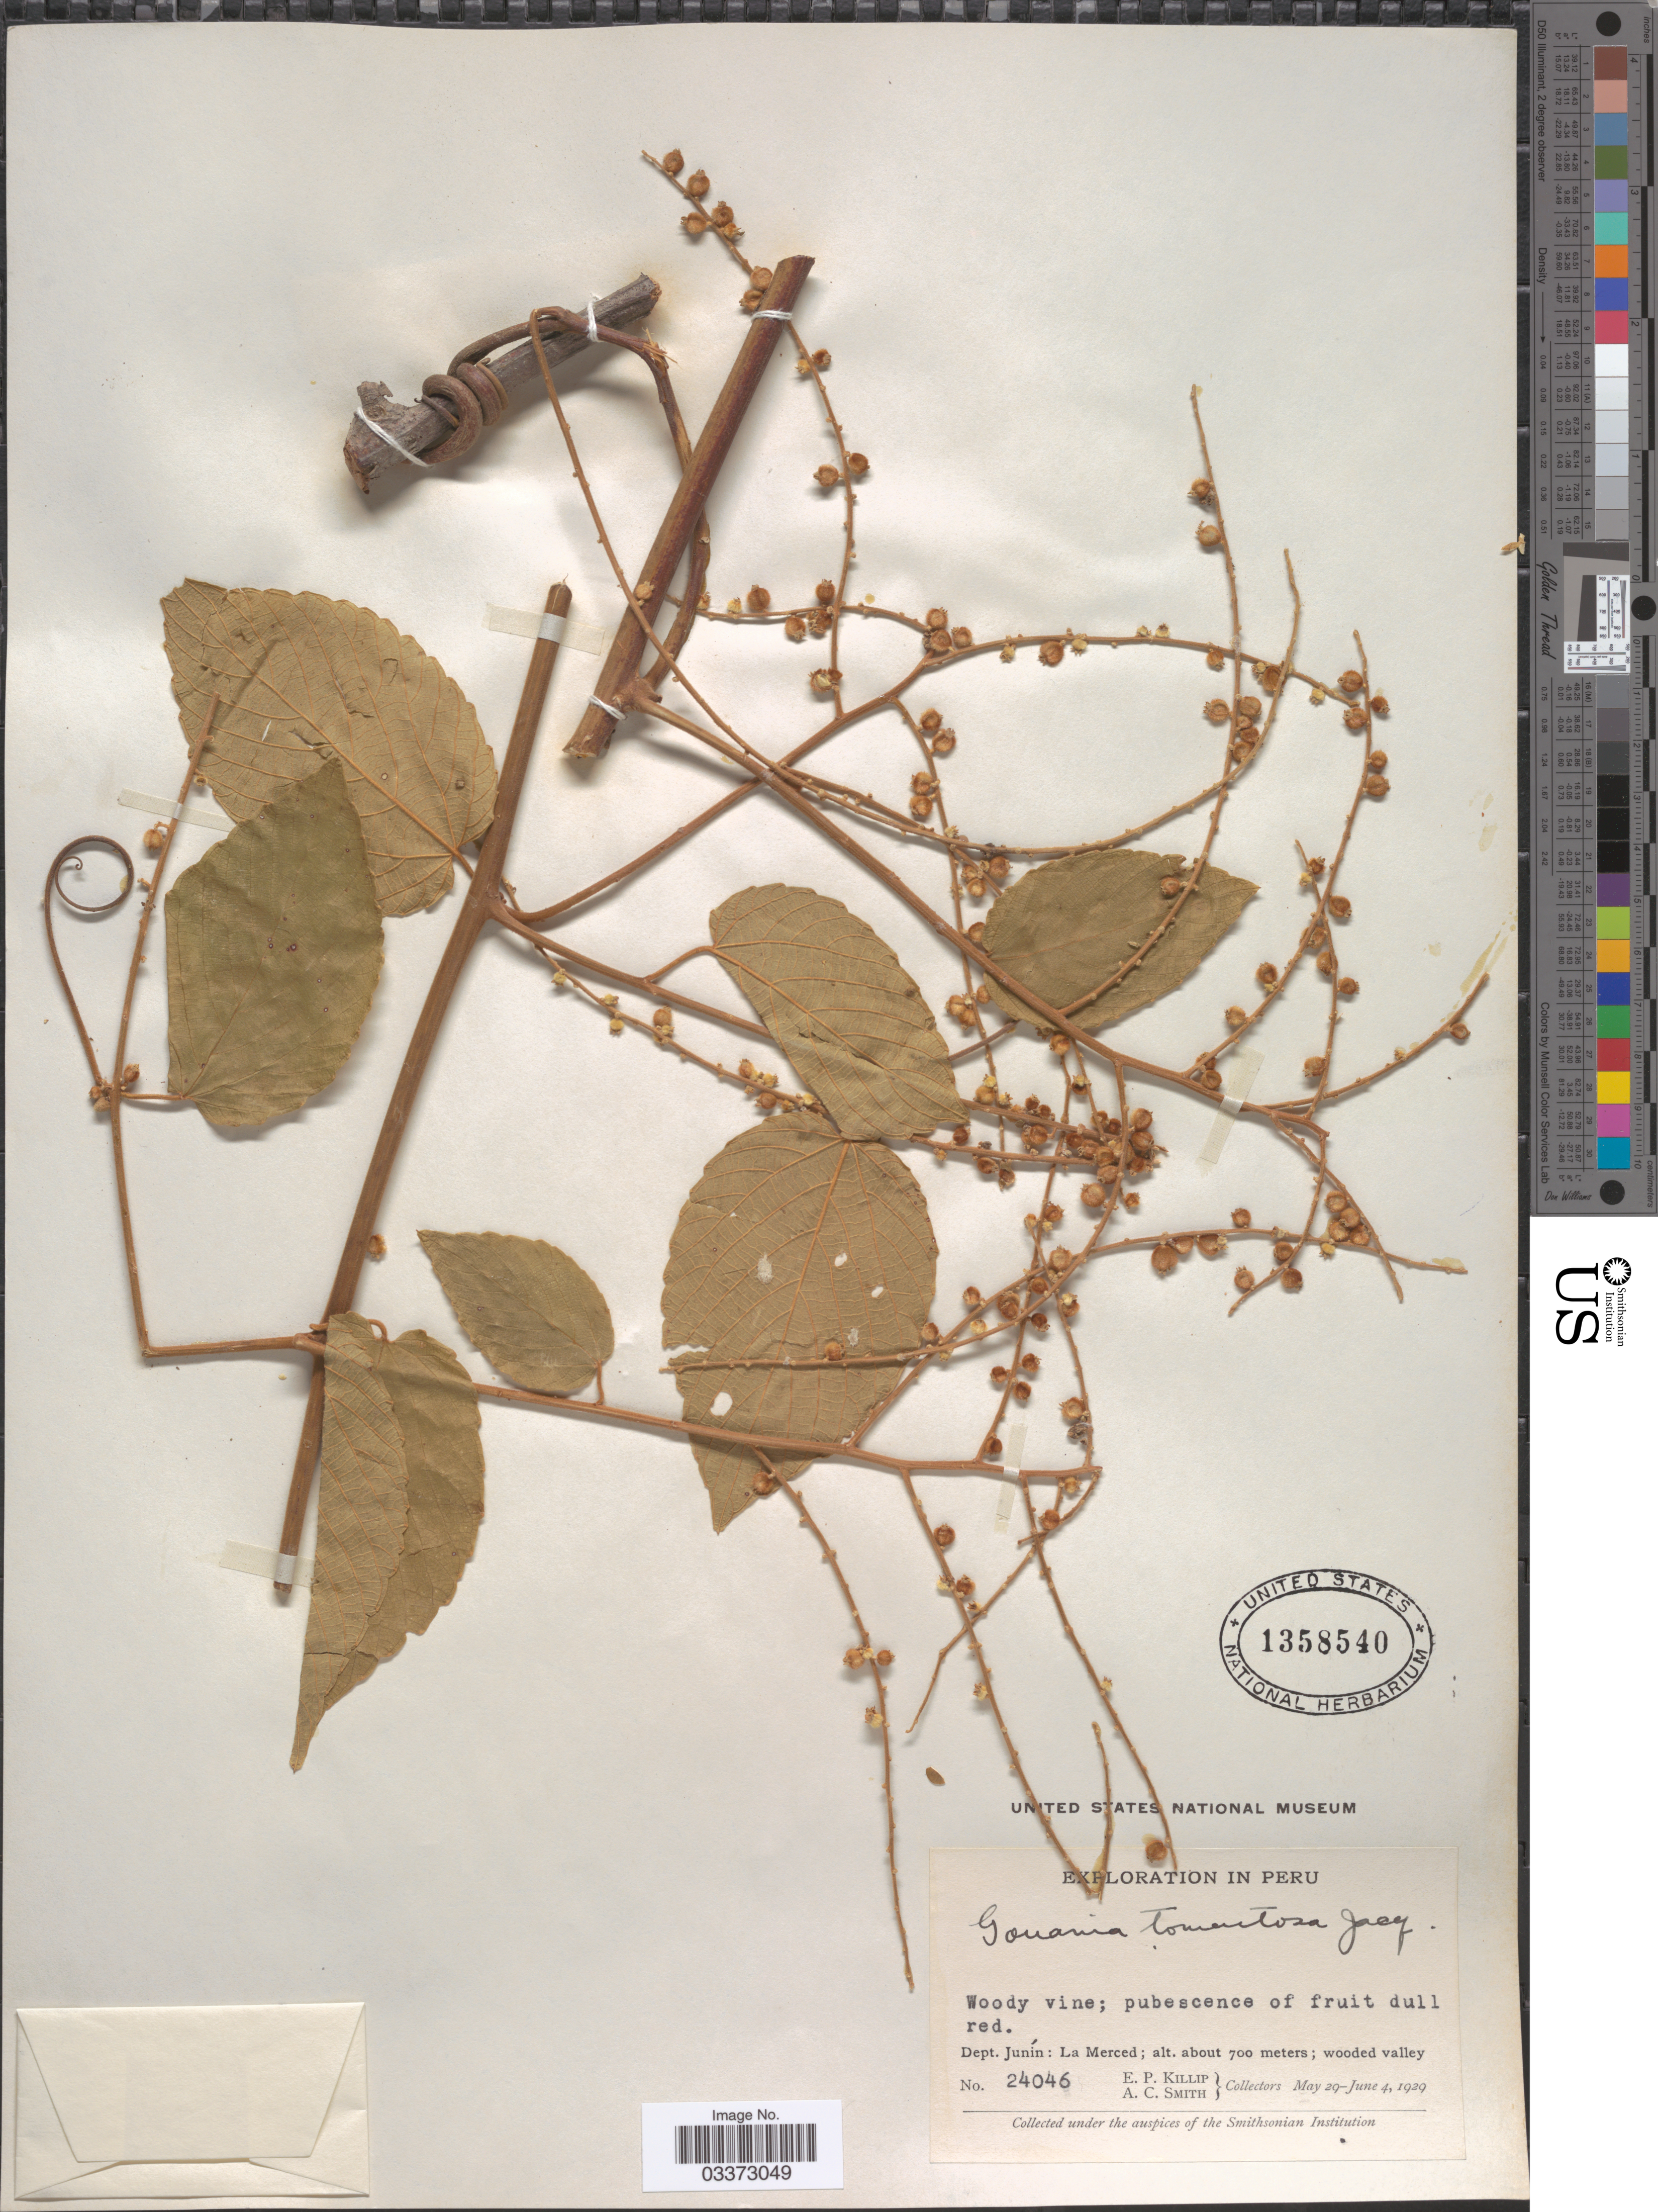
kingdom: Plantae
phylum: Tracheophyta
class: Magnoliopsida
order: Rosales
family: Rhamnaceae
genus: Gouania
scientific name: Gouania tomentosa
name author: Jacq.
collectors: E. P. Killip & A. C. Smith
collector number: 24046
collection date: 1929-05-29/1929-06-04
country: Peru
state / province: Junín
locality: Dept. Junín: La Merced.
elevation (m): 700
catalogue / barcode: US 1358540